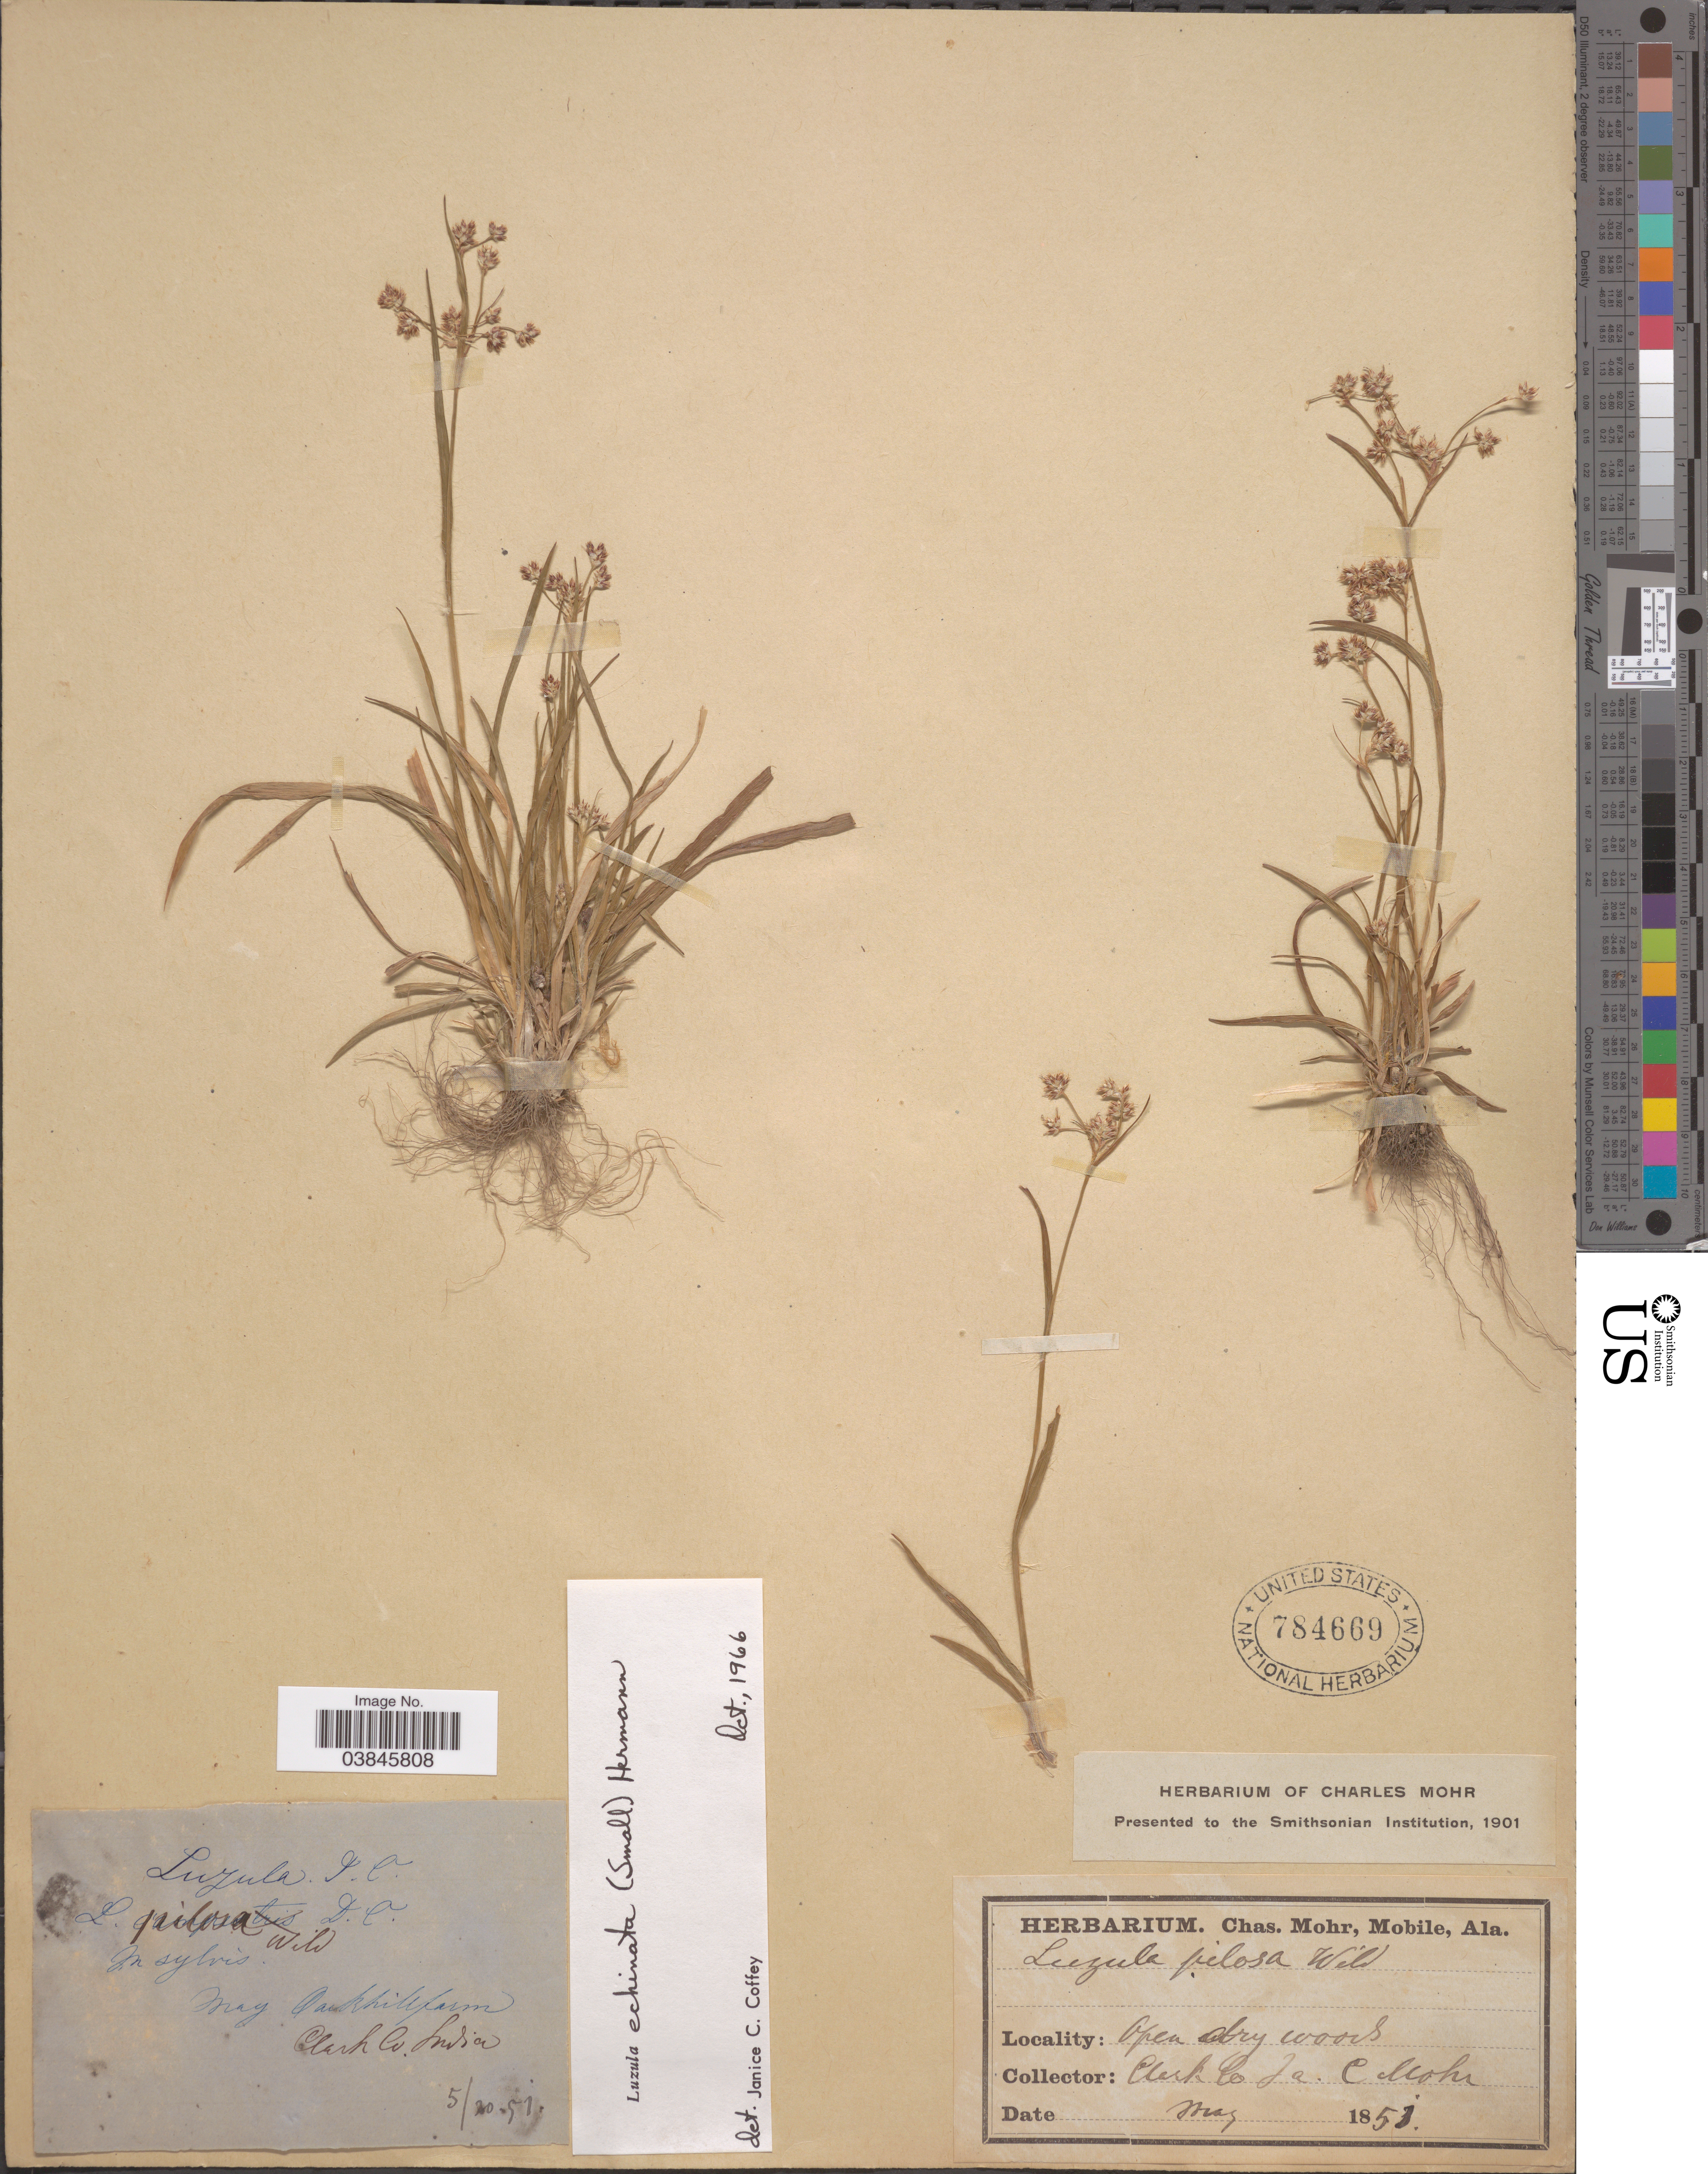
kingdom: Plantae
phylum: Tracheophyta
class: Liliopsida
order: Poales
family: Juncaceae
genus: Luzula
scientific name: Luzula echinata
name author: (Small) F.J. Herm.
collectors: Mohr, C. T. (herbarium)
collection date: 1851-05-20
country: United States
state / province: Louisiana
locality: Clark Co.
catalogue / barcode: US 784669